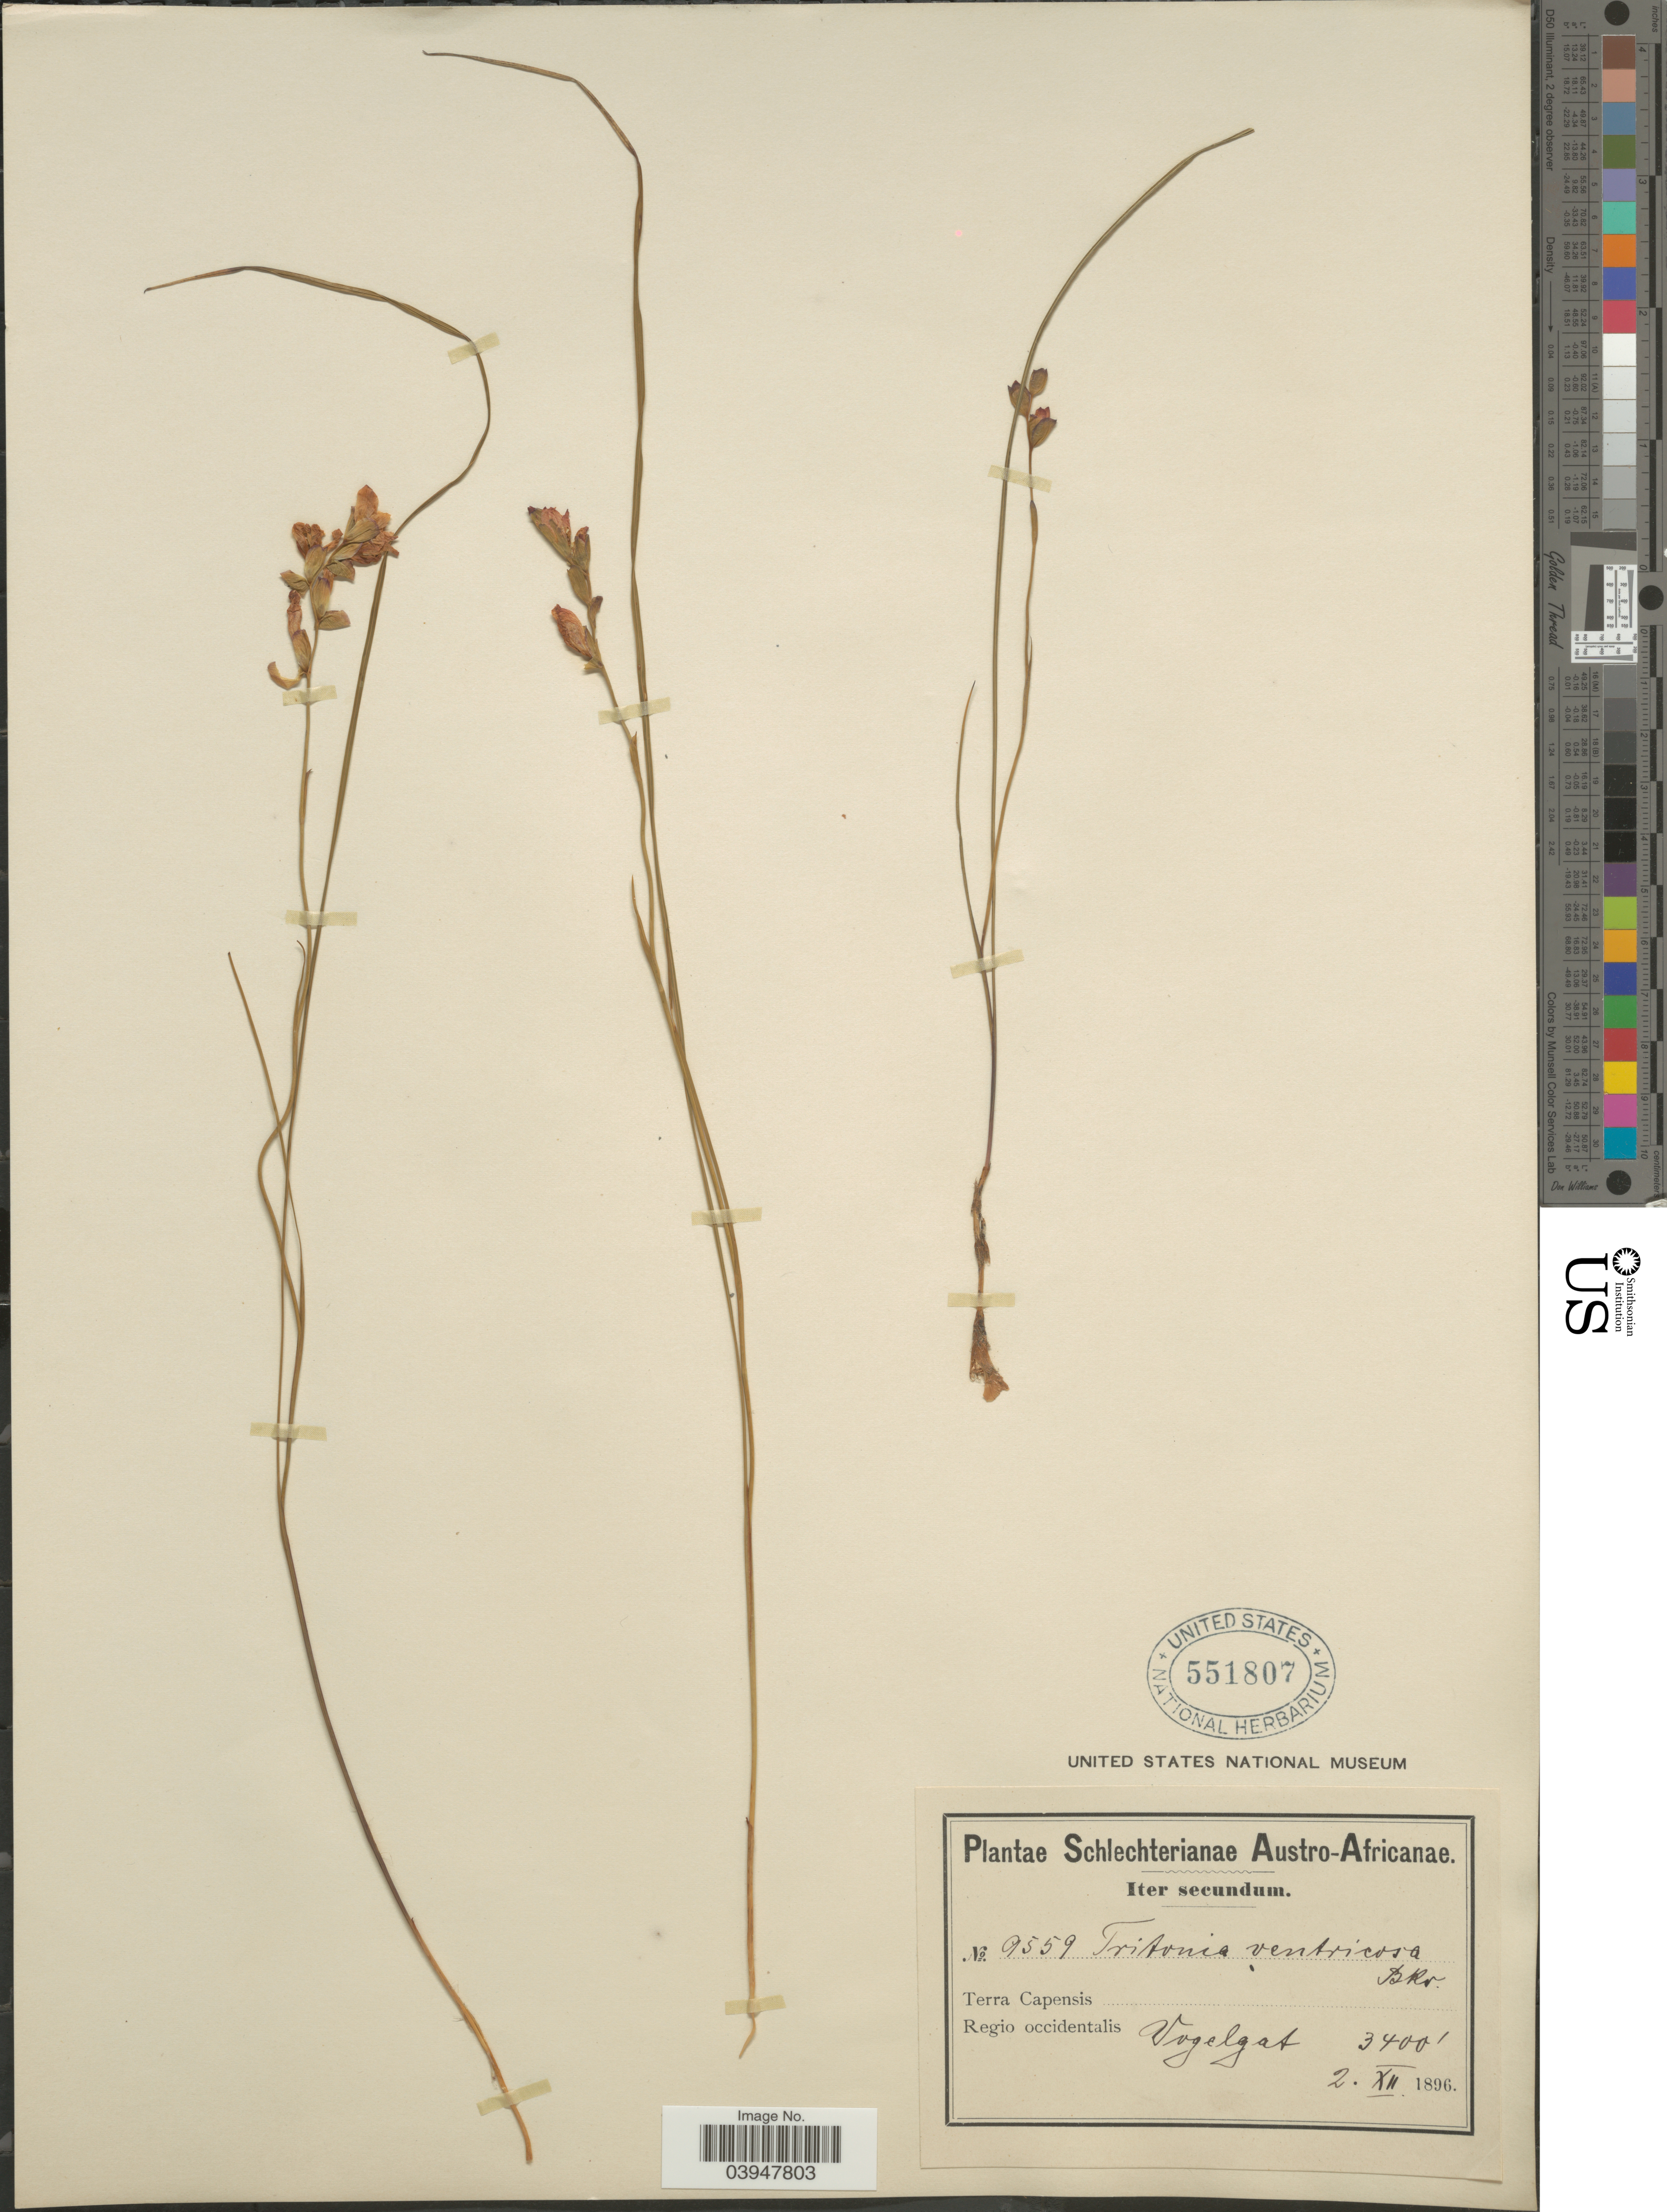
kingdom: Plantae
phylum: Tracheophyta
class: Liliopsida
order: Asparagales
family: Iridaceae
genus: Tritonia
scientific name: Tritonia ventricosa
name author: Baker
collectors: Schlechter, --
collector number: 9559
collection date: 1896-12-02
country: South Africa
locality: Austro-Africanae. Terra Capensis. Regio occidentalis. Vogelgat.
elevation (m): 1036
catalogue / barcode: US 551807